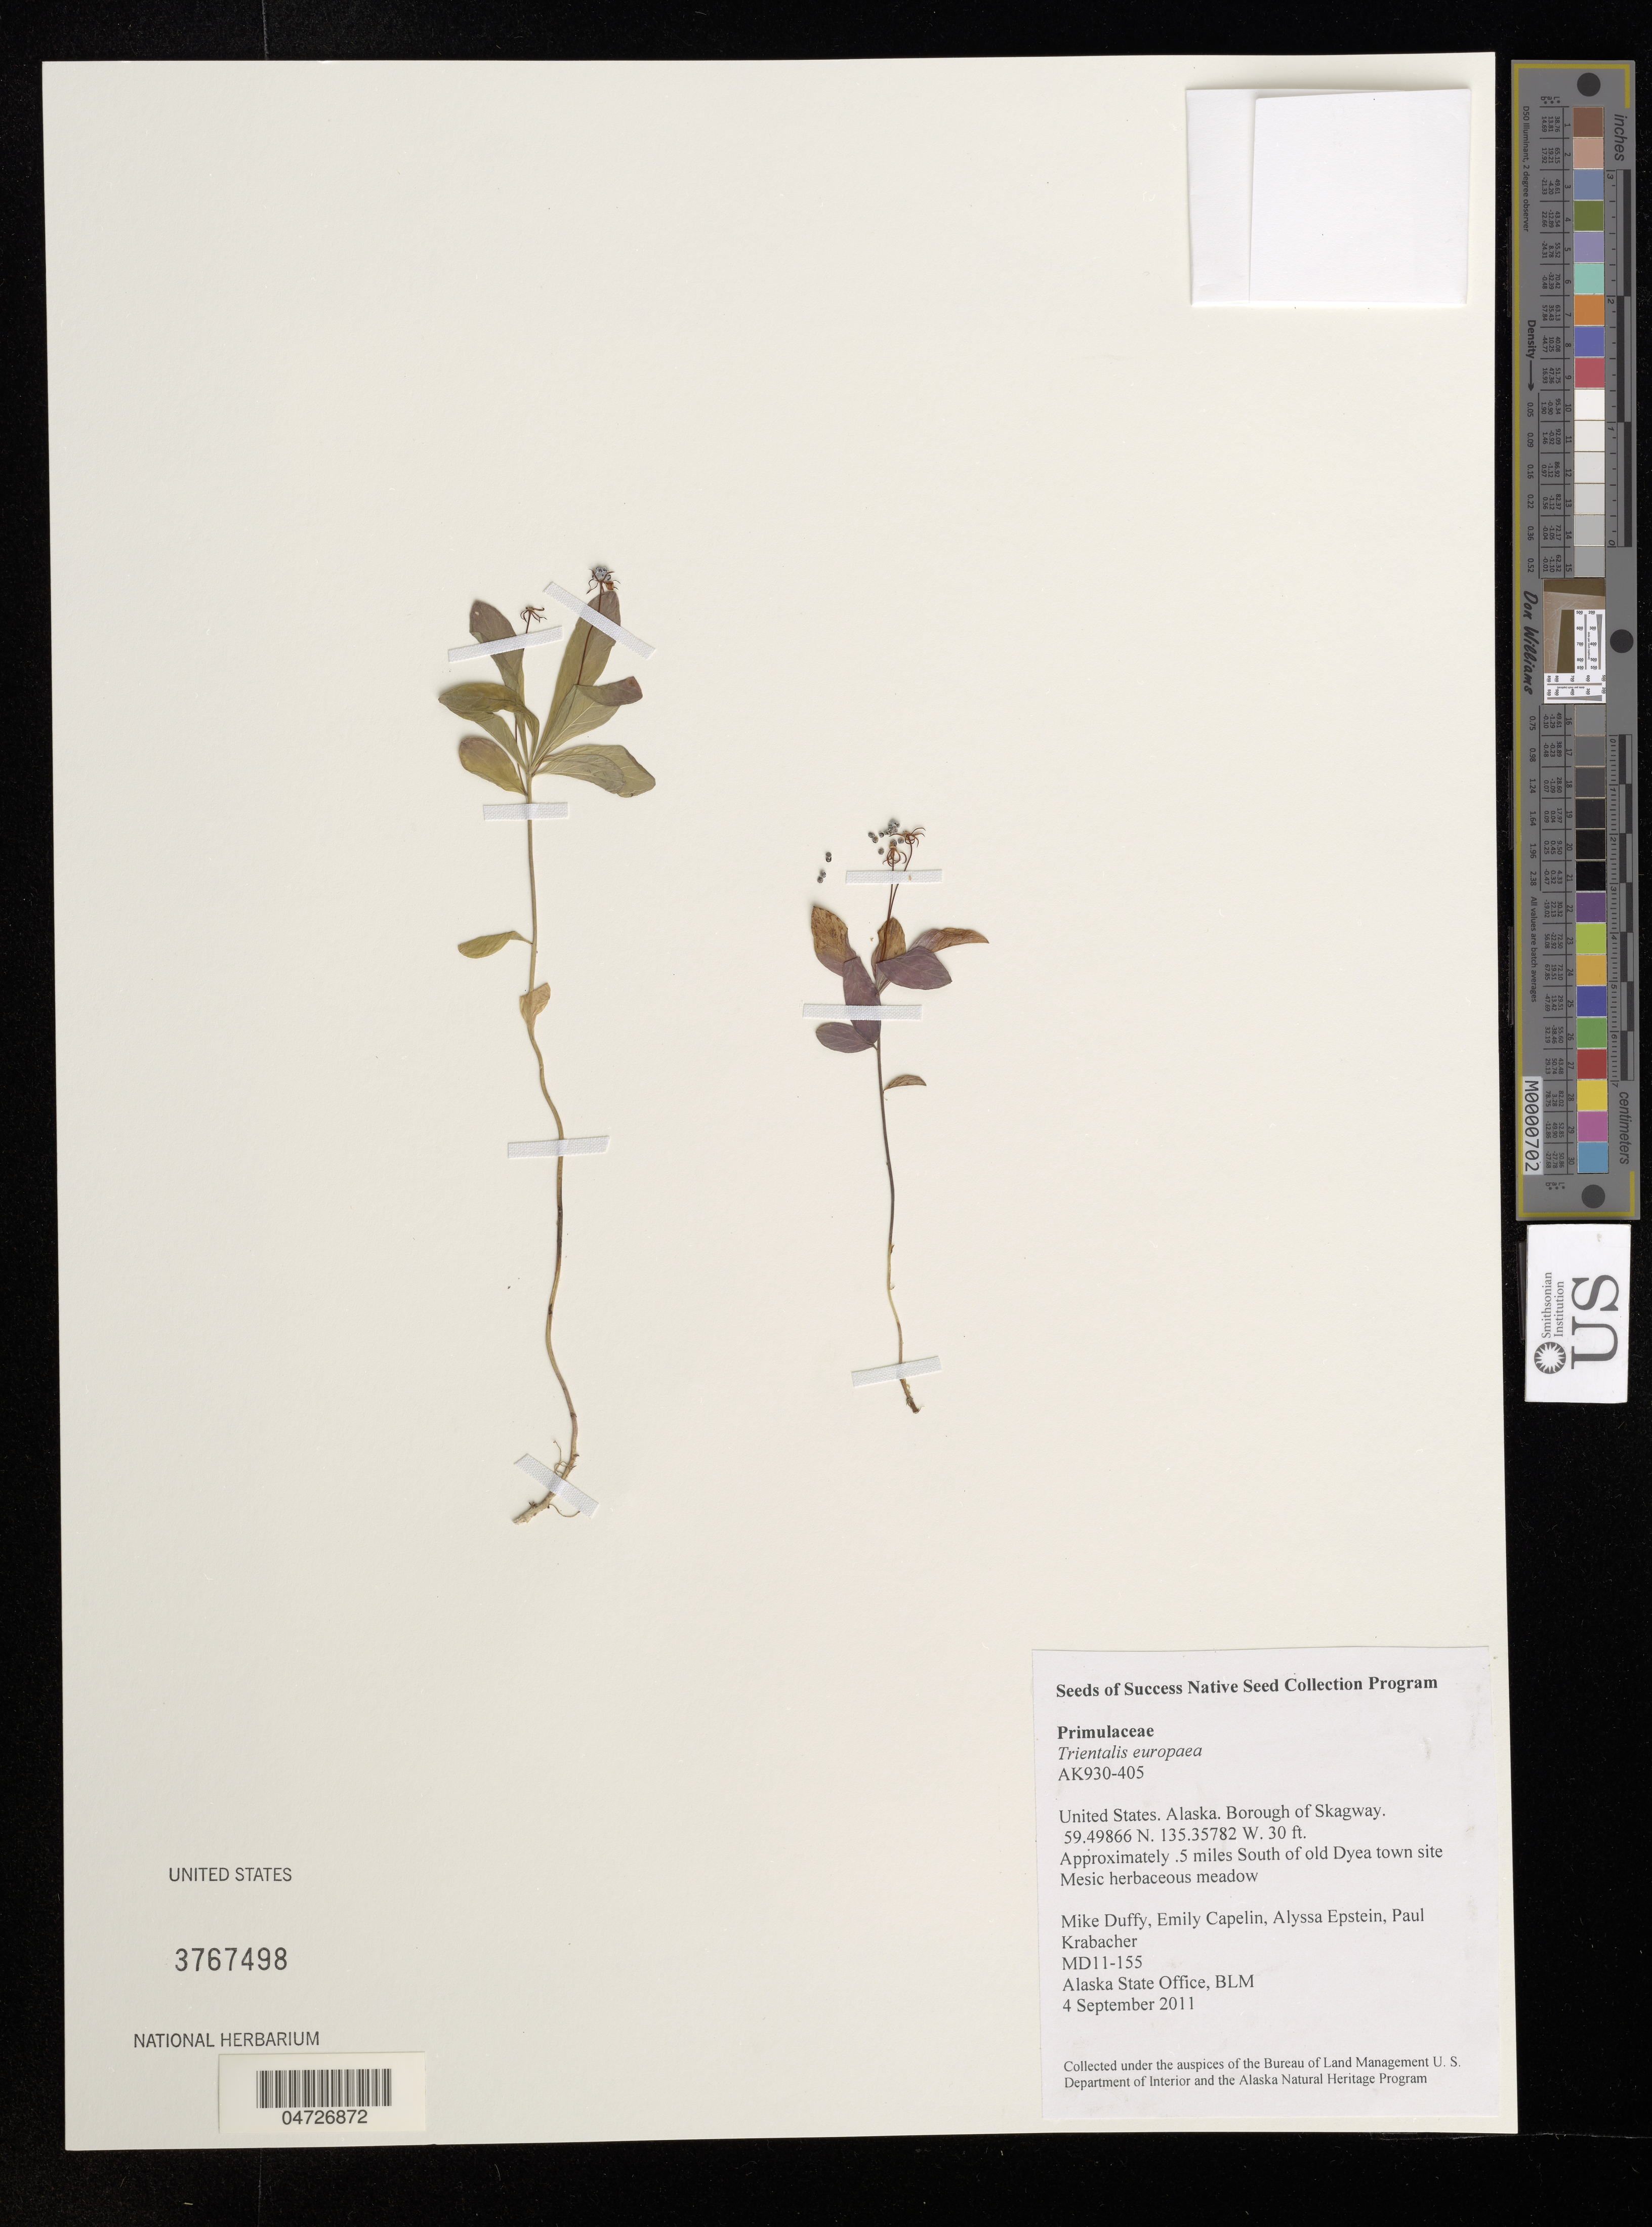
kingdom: Plantae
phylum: Tracheophyta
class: Magnoliopsida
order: Ericales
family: Primulaceae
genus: Trientalis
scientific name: Trientalis europaea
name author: L.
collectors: M. Duffy, E. Capelin, A. Epstein & P. Krabacher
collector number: MD11-155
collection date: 2011-09-04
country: United States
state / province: Alaska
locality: Borough of Skagway. Approximately .5 miles South of old Dyea town site.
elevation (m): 9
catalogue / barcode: US 3767498